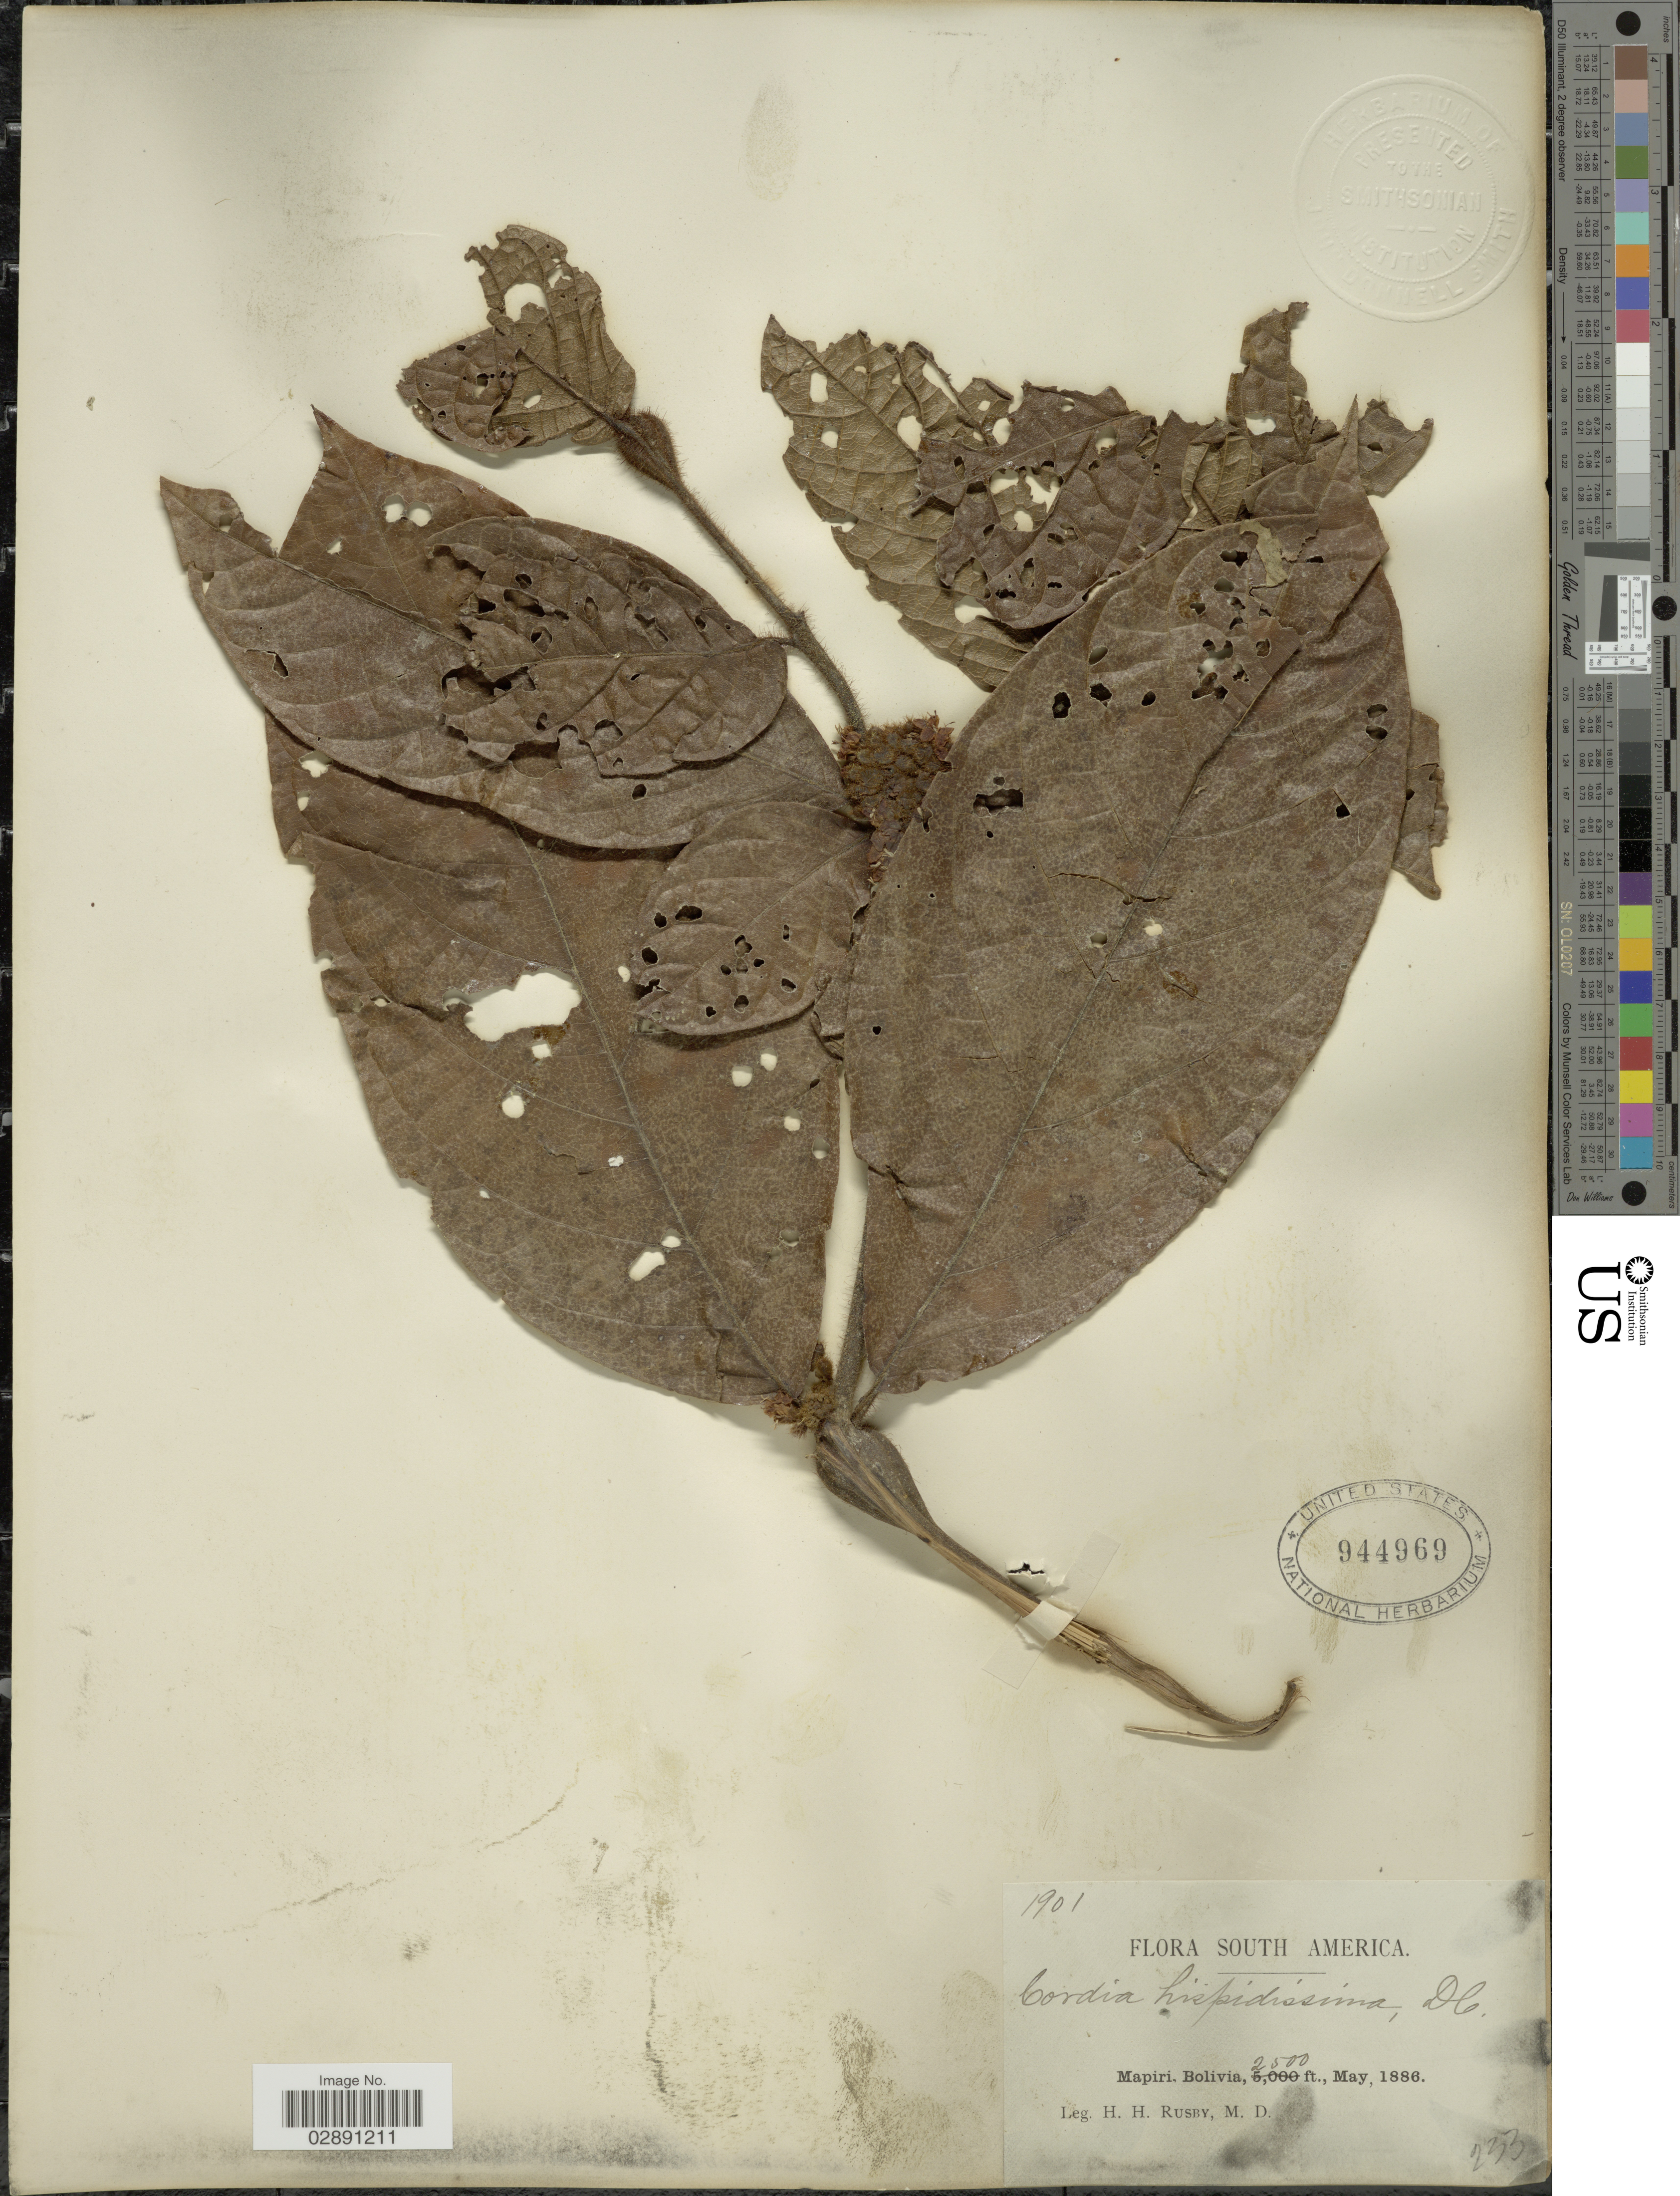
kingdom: Plantae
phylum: Tracheophyta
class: Magnoliopsida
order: Boraginales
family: Cordiaceae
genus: Cordia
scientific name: Cordia nodosa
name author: Lam.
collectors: H. H. Rusby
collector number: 1901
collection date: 1886-05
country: Bolivia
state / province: La Páz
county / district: Larecaja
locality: Mapiri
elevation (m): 762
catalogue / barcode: US 944969